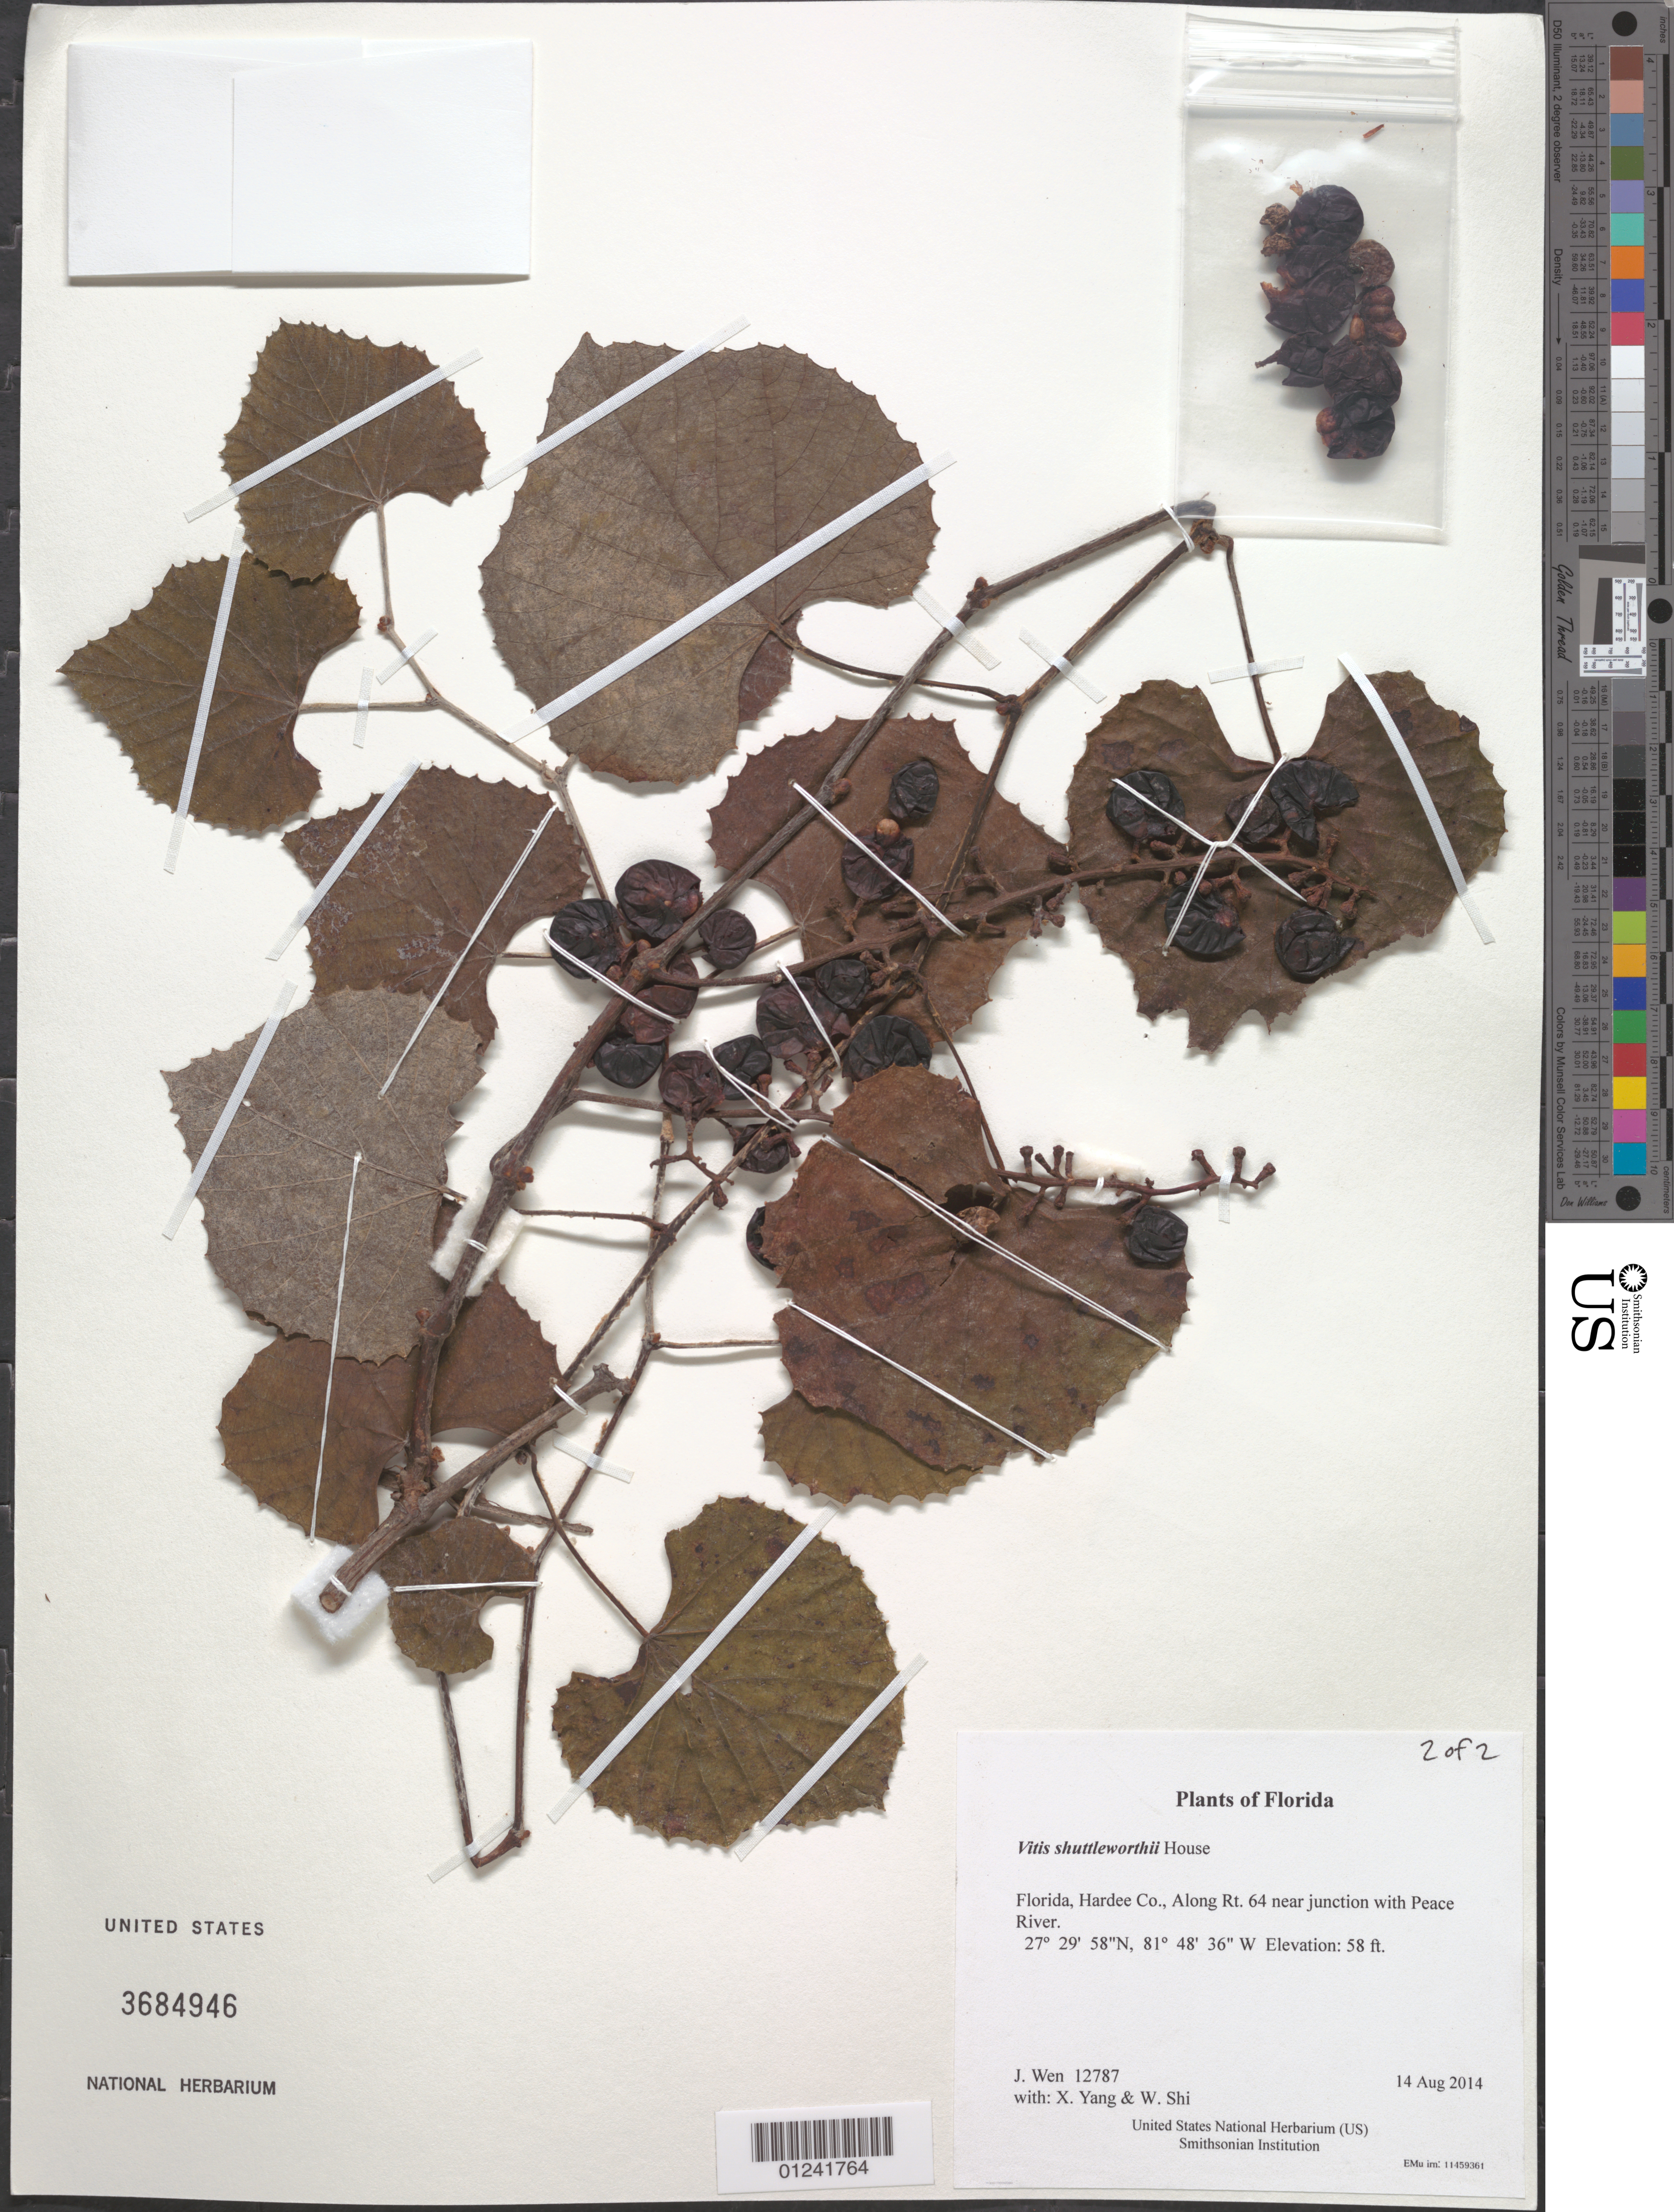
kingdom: Plantae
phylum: Tracheophyta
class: Magnoliopsida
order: Vitales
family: Vitaceae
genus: Vitis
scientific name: Vitis shuttleworthii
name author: House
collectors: J. Wen, X. Yang & W. Shi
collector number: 12787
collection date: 2014-08-14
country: United States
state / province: Florida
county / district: Hardee Co.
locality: Along Rt. 64 near junction with Peace River.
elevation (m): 18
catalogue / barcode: US 3684946